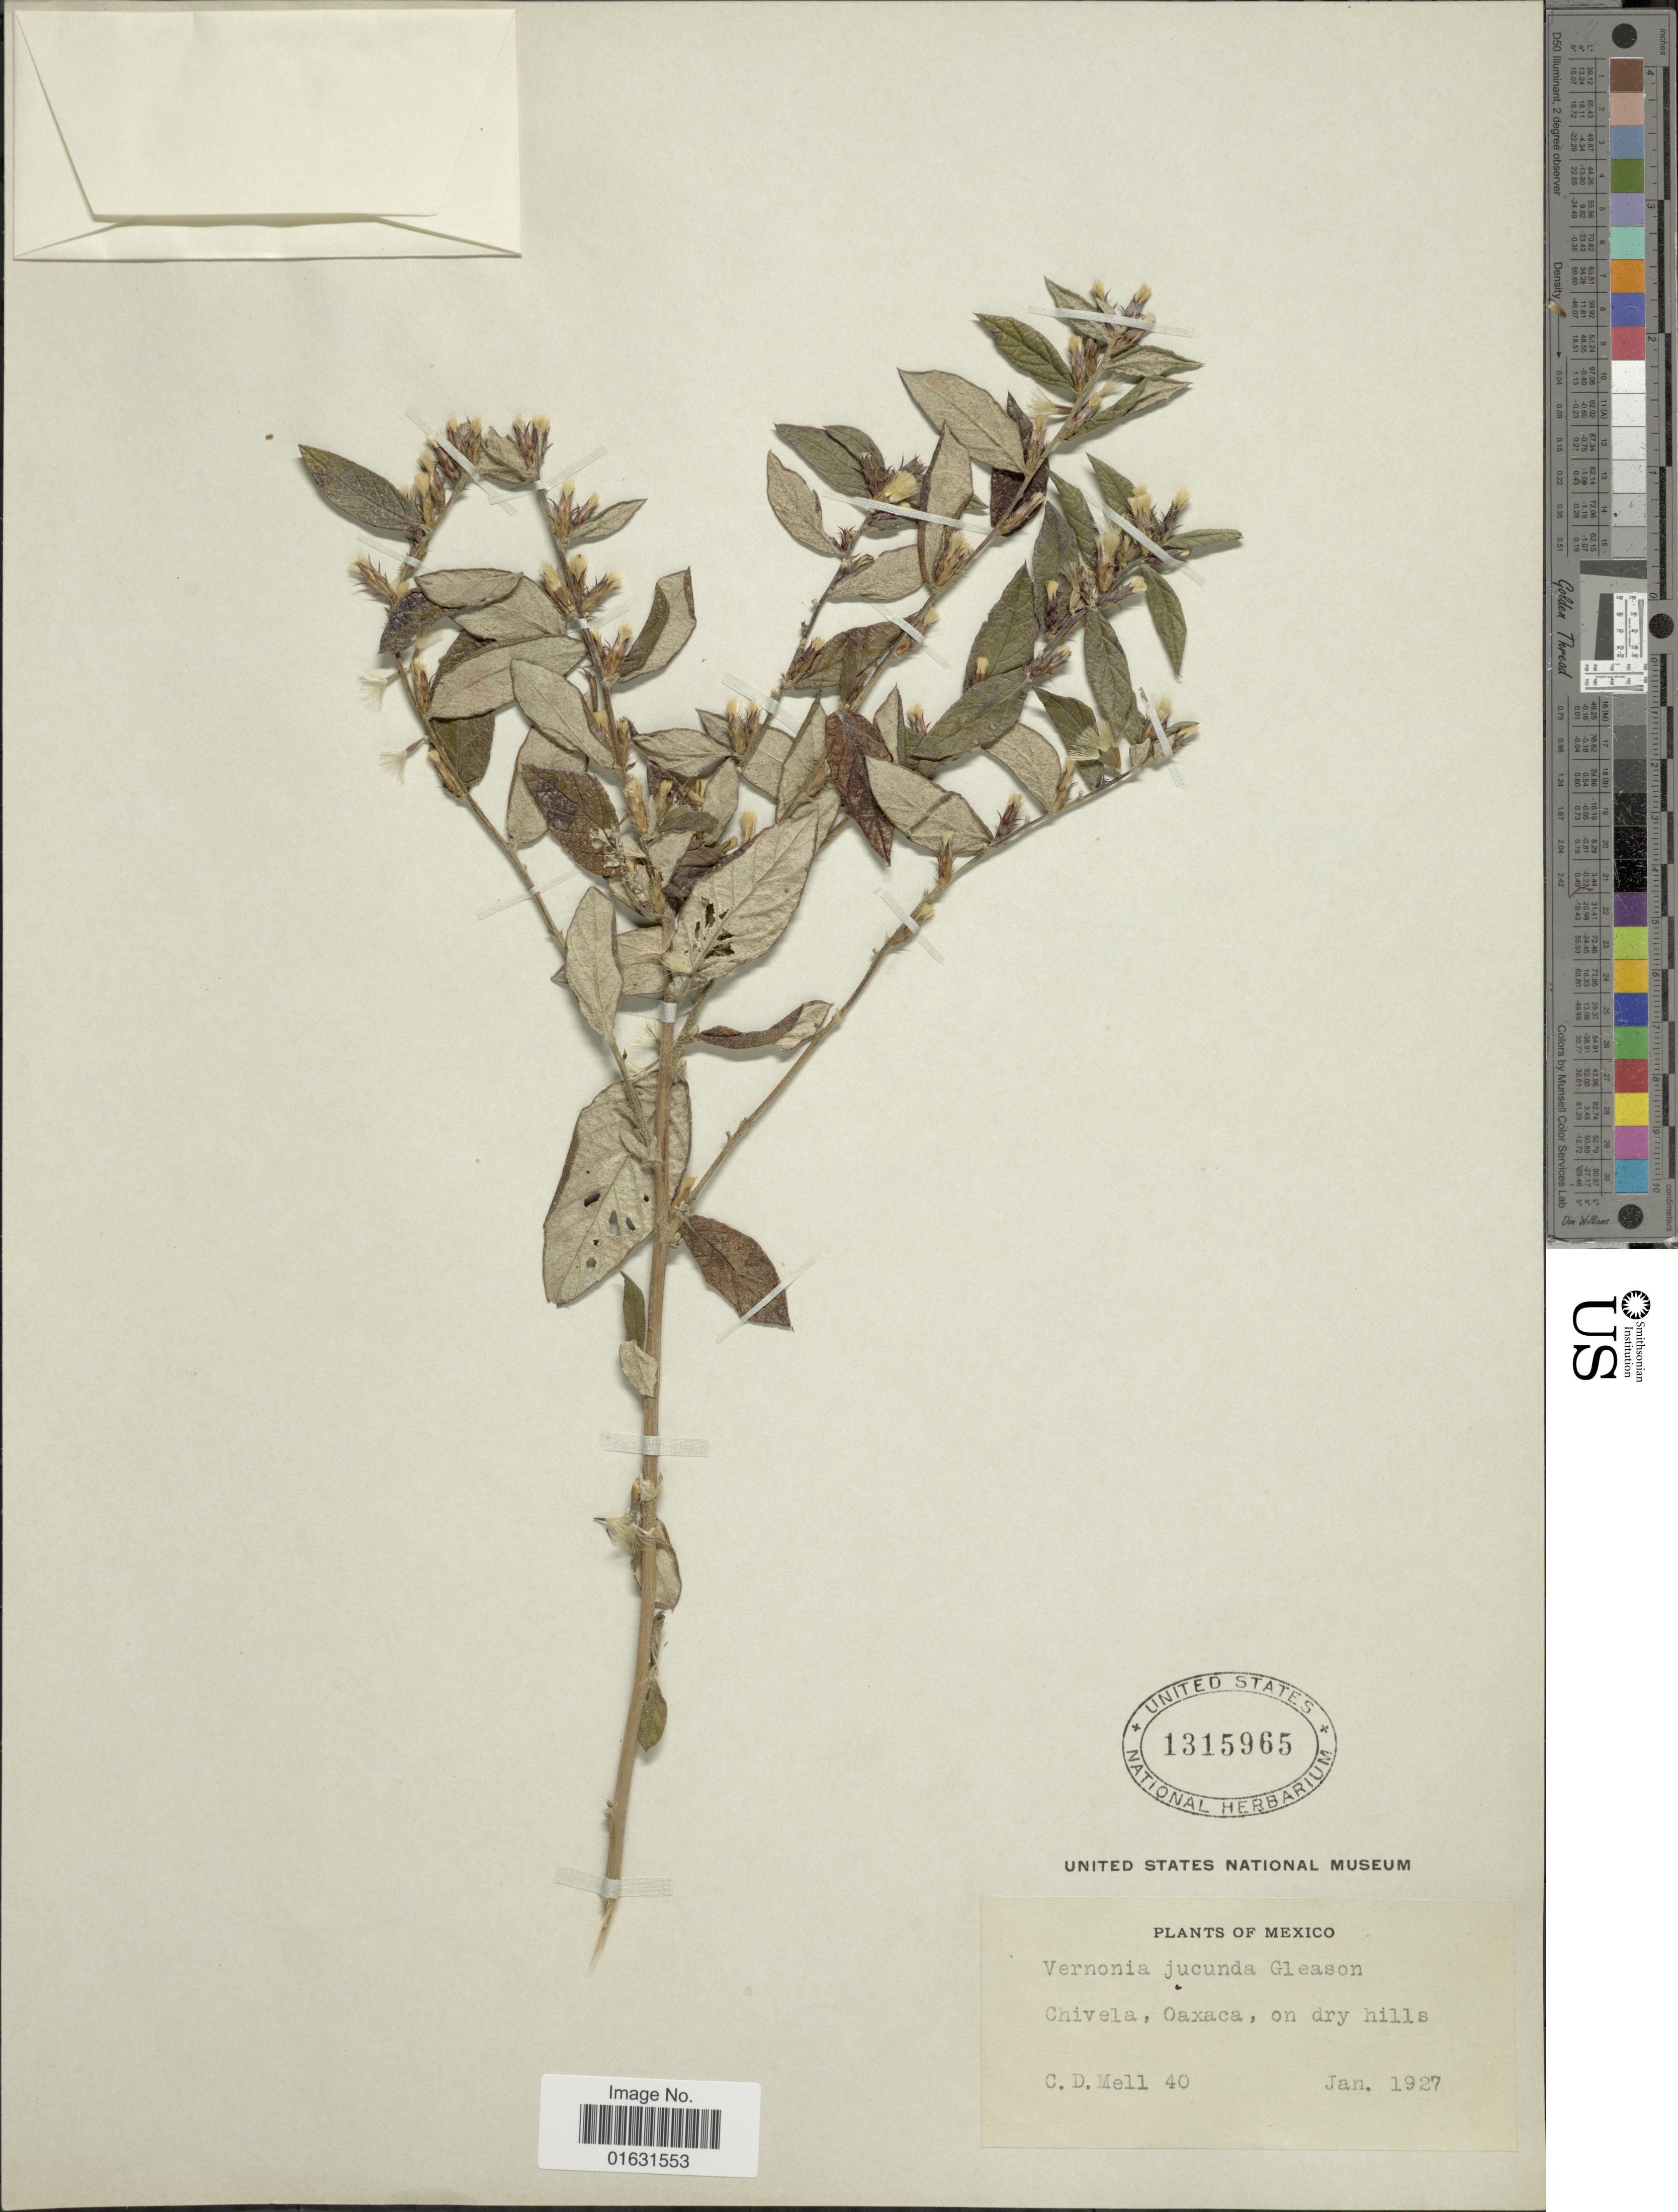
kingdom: Plantae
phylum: Tracheophyta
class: Magnoliopsida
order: Asterales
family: Asteraceae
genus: Stenocephalum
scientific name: Stenocephalum jucundum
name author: (Gleason) H. Rob.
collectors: C. D. Mell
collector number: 40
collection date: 1927-01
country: Mexico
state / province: Oaxaca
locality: Chivela, on dry hills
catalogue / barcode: US 1315965